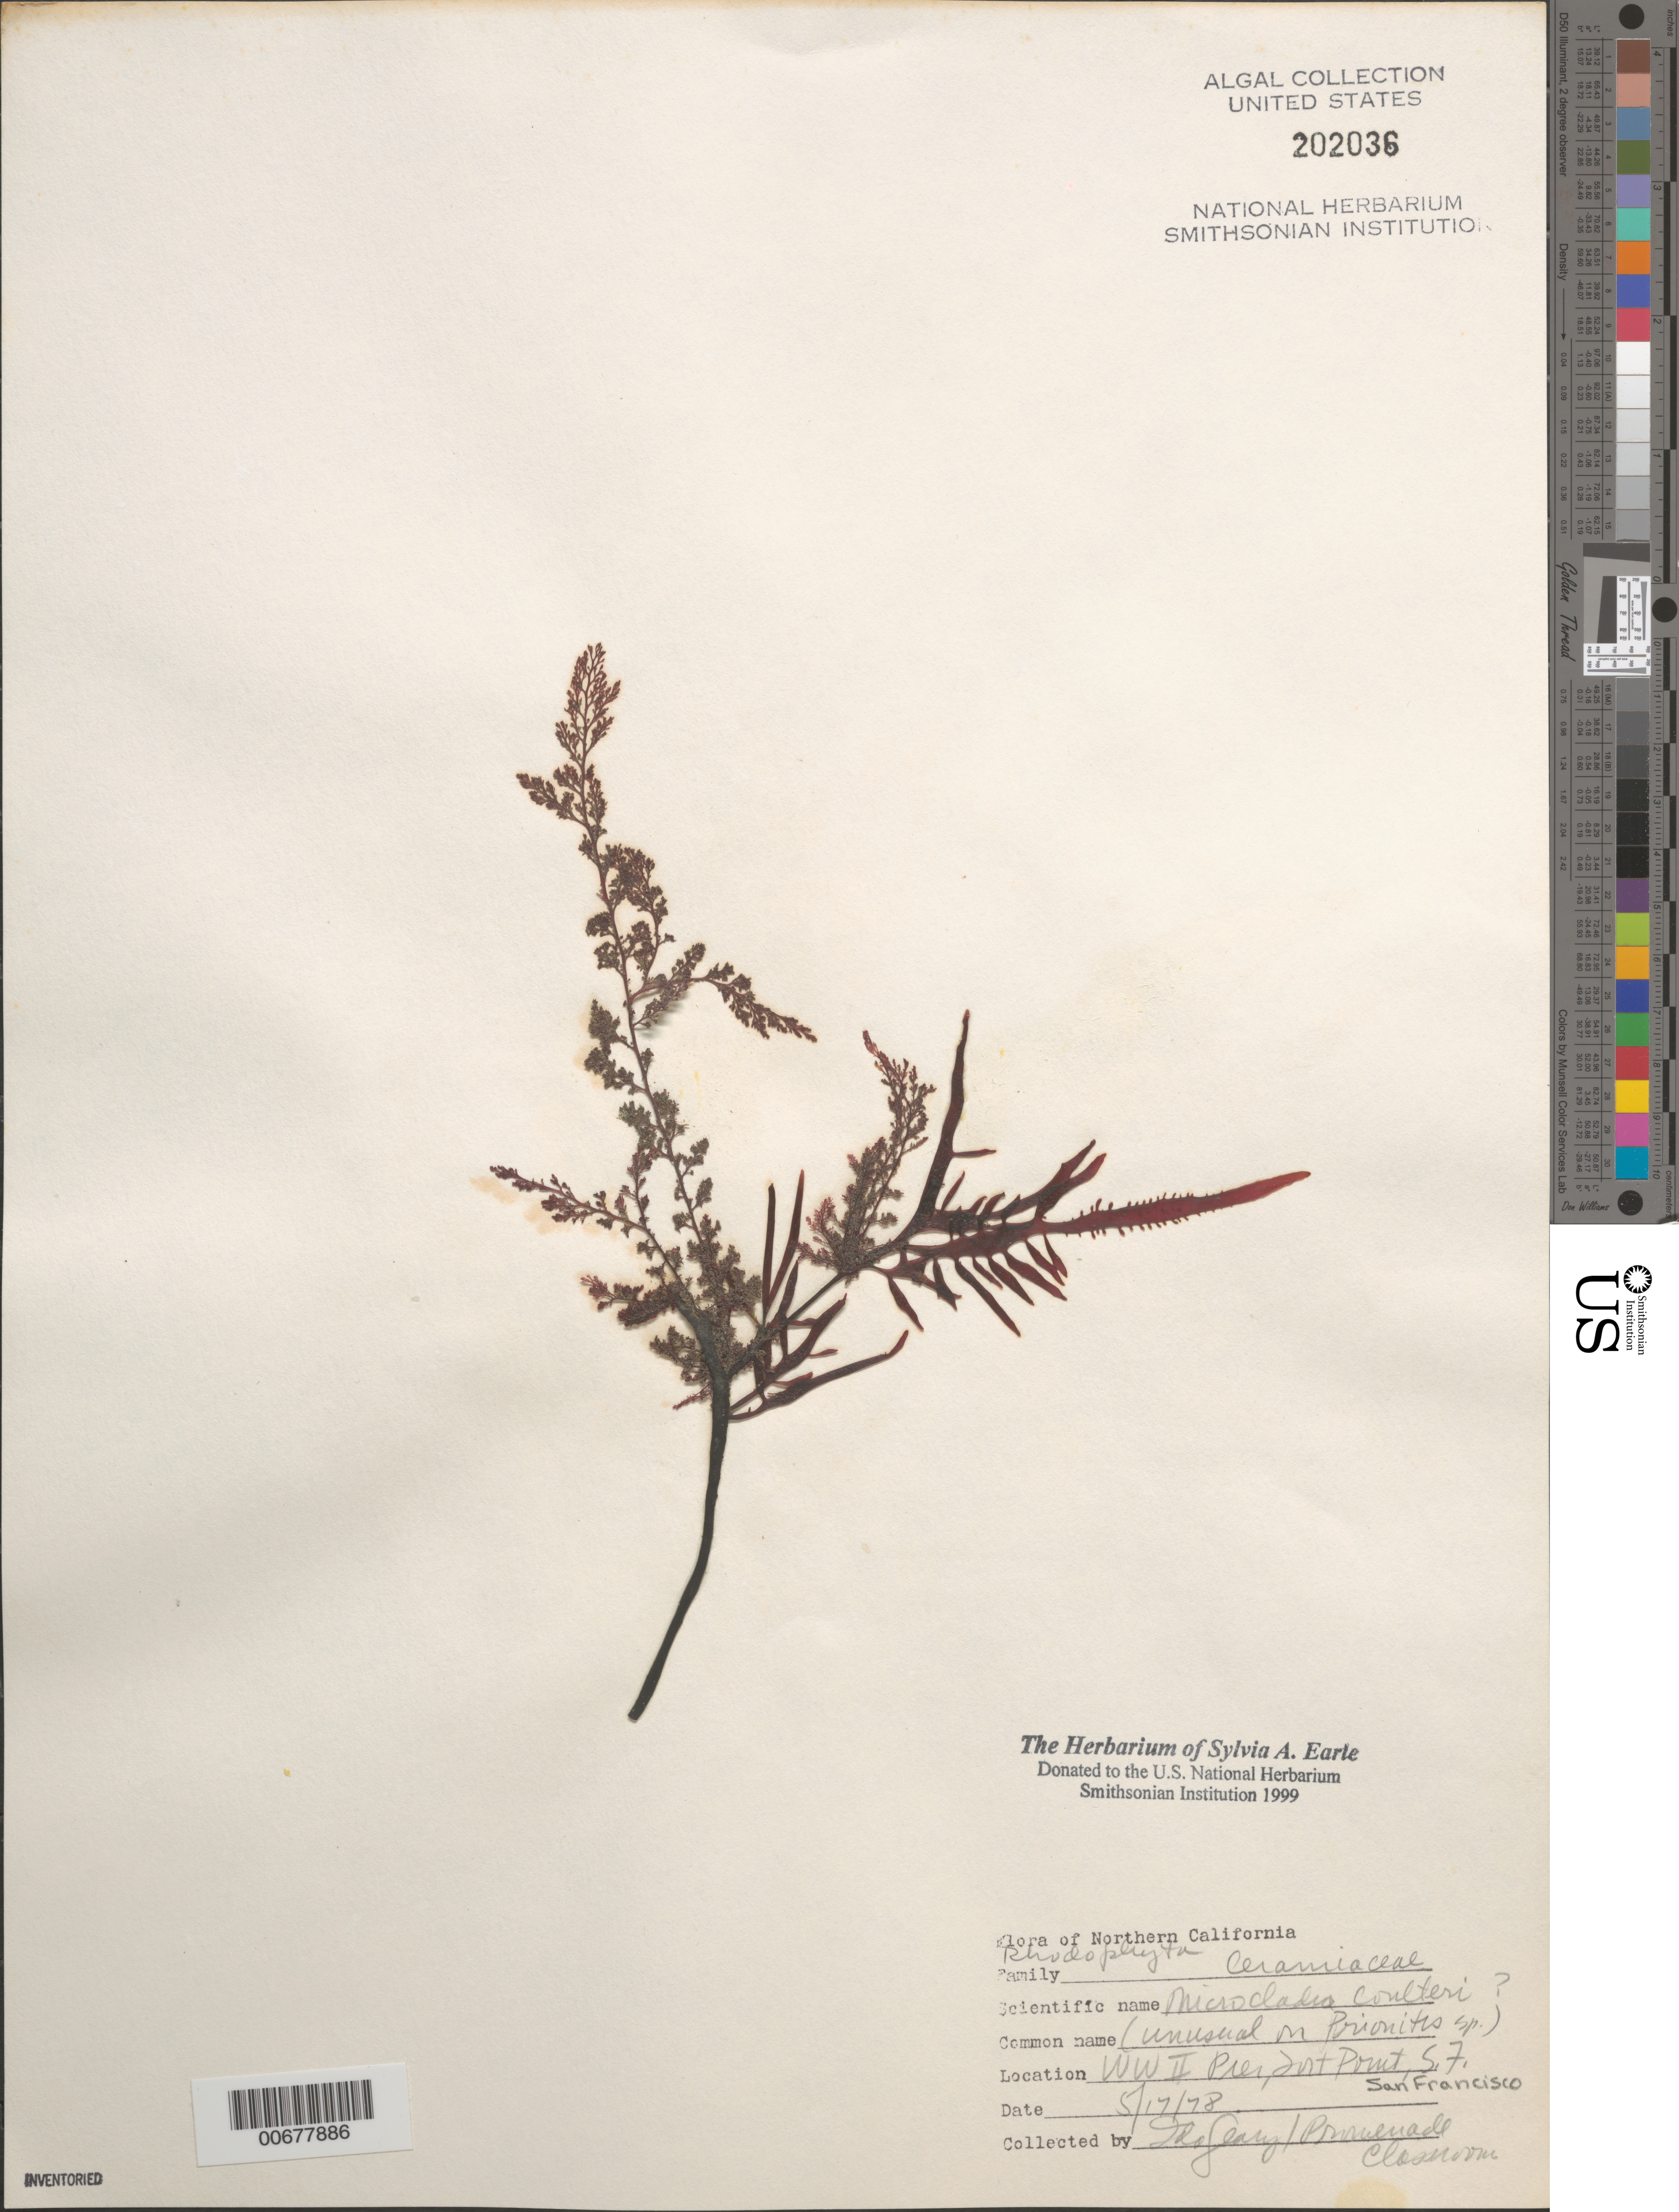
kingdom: Plantae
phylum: Rhodophyta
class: Florideophyceae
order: Ceramiales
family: Ceramiaceae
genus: Microcladia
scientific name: Microcladia coulteri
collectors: I. Geary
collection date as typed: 17 May 1978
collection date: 1978-05-17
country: United States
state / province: California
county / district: San Francisco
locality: San Francisco, Fort Point, World War II Pier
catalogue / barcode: US 202036